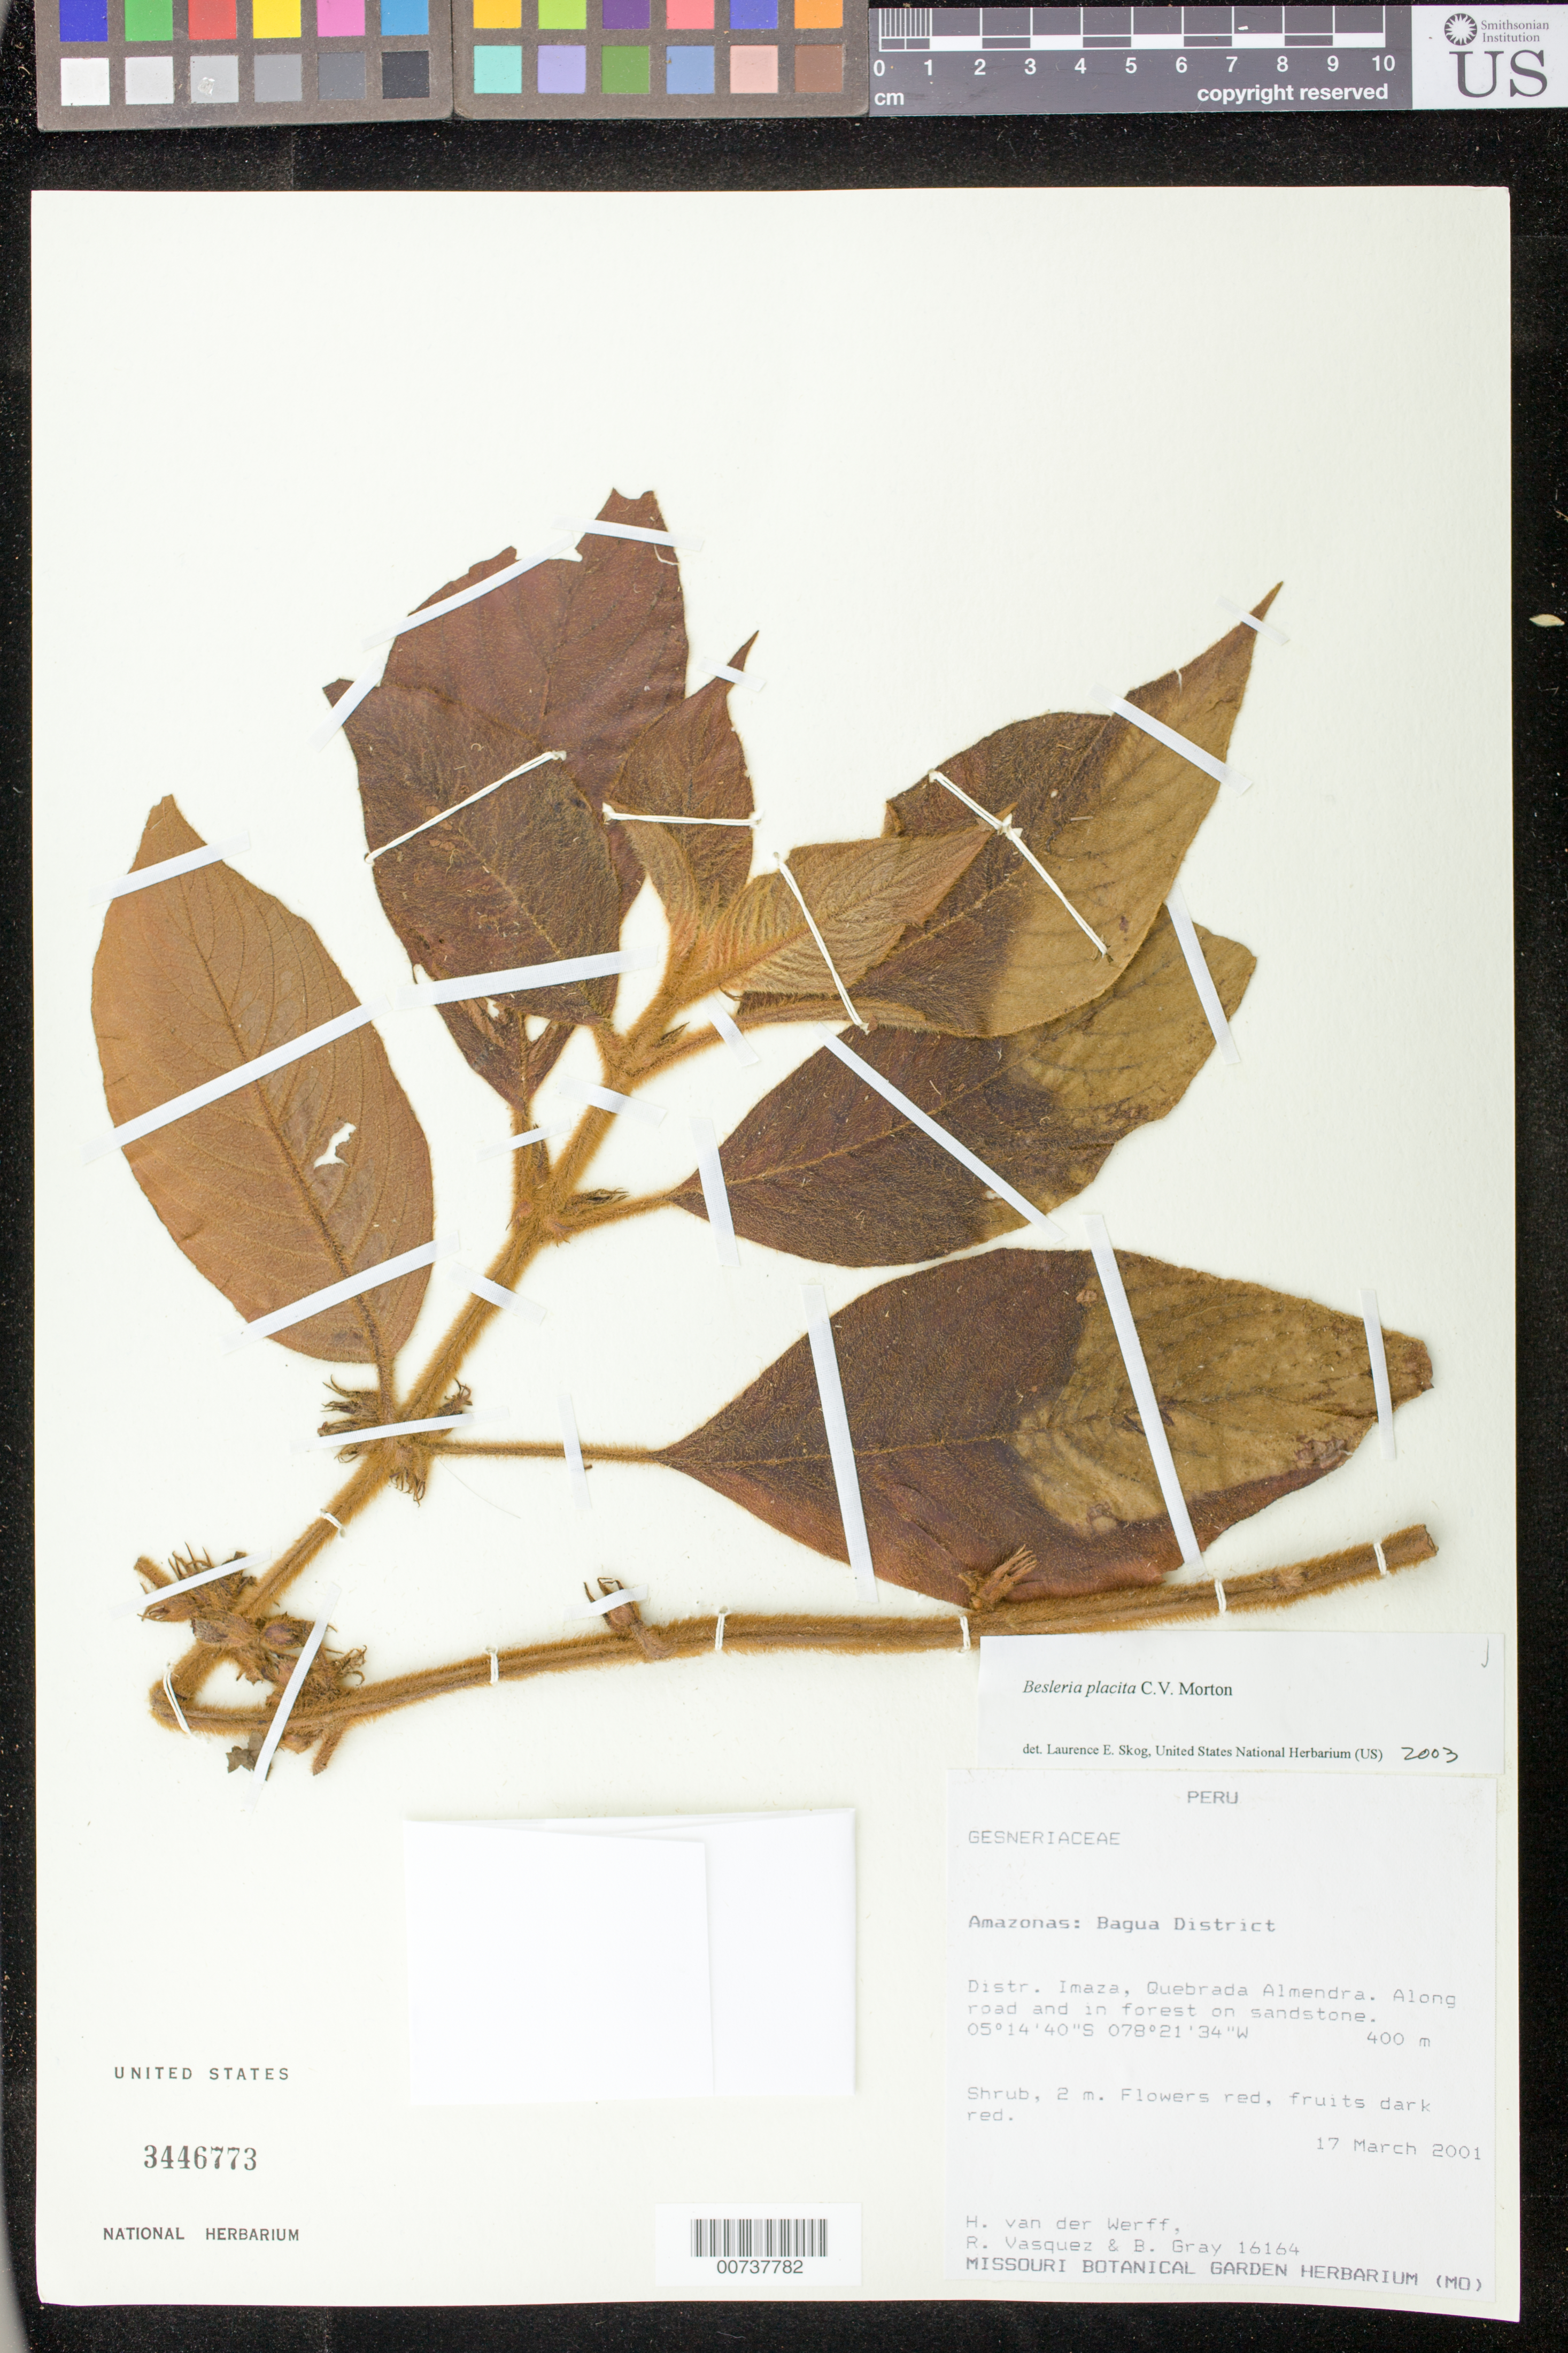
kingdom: Plantae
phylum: Tracheophyta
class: Magnoliopsida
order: Lamiales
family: Gesneriaceae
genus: Besleria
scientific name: Besleria placita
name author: C.V. Morton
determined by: Skog, Laurence E.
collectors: H. van der Werff, R. Vásquez & B. Gray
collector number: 16164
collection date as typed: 17 Mar 2001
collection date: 2001-03-17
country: Peru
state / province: Amazonas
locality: Baguet District, Distr. Imaza, Quebrada Almendra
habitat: along road and in forest on sandstone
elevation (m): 400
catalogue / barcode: US 3446773